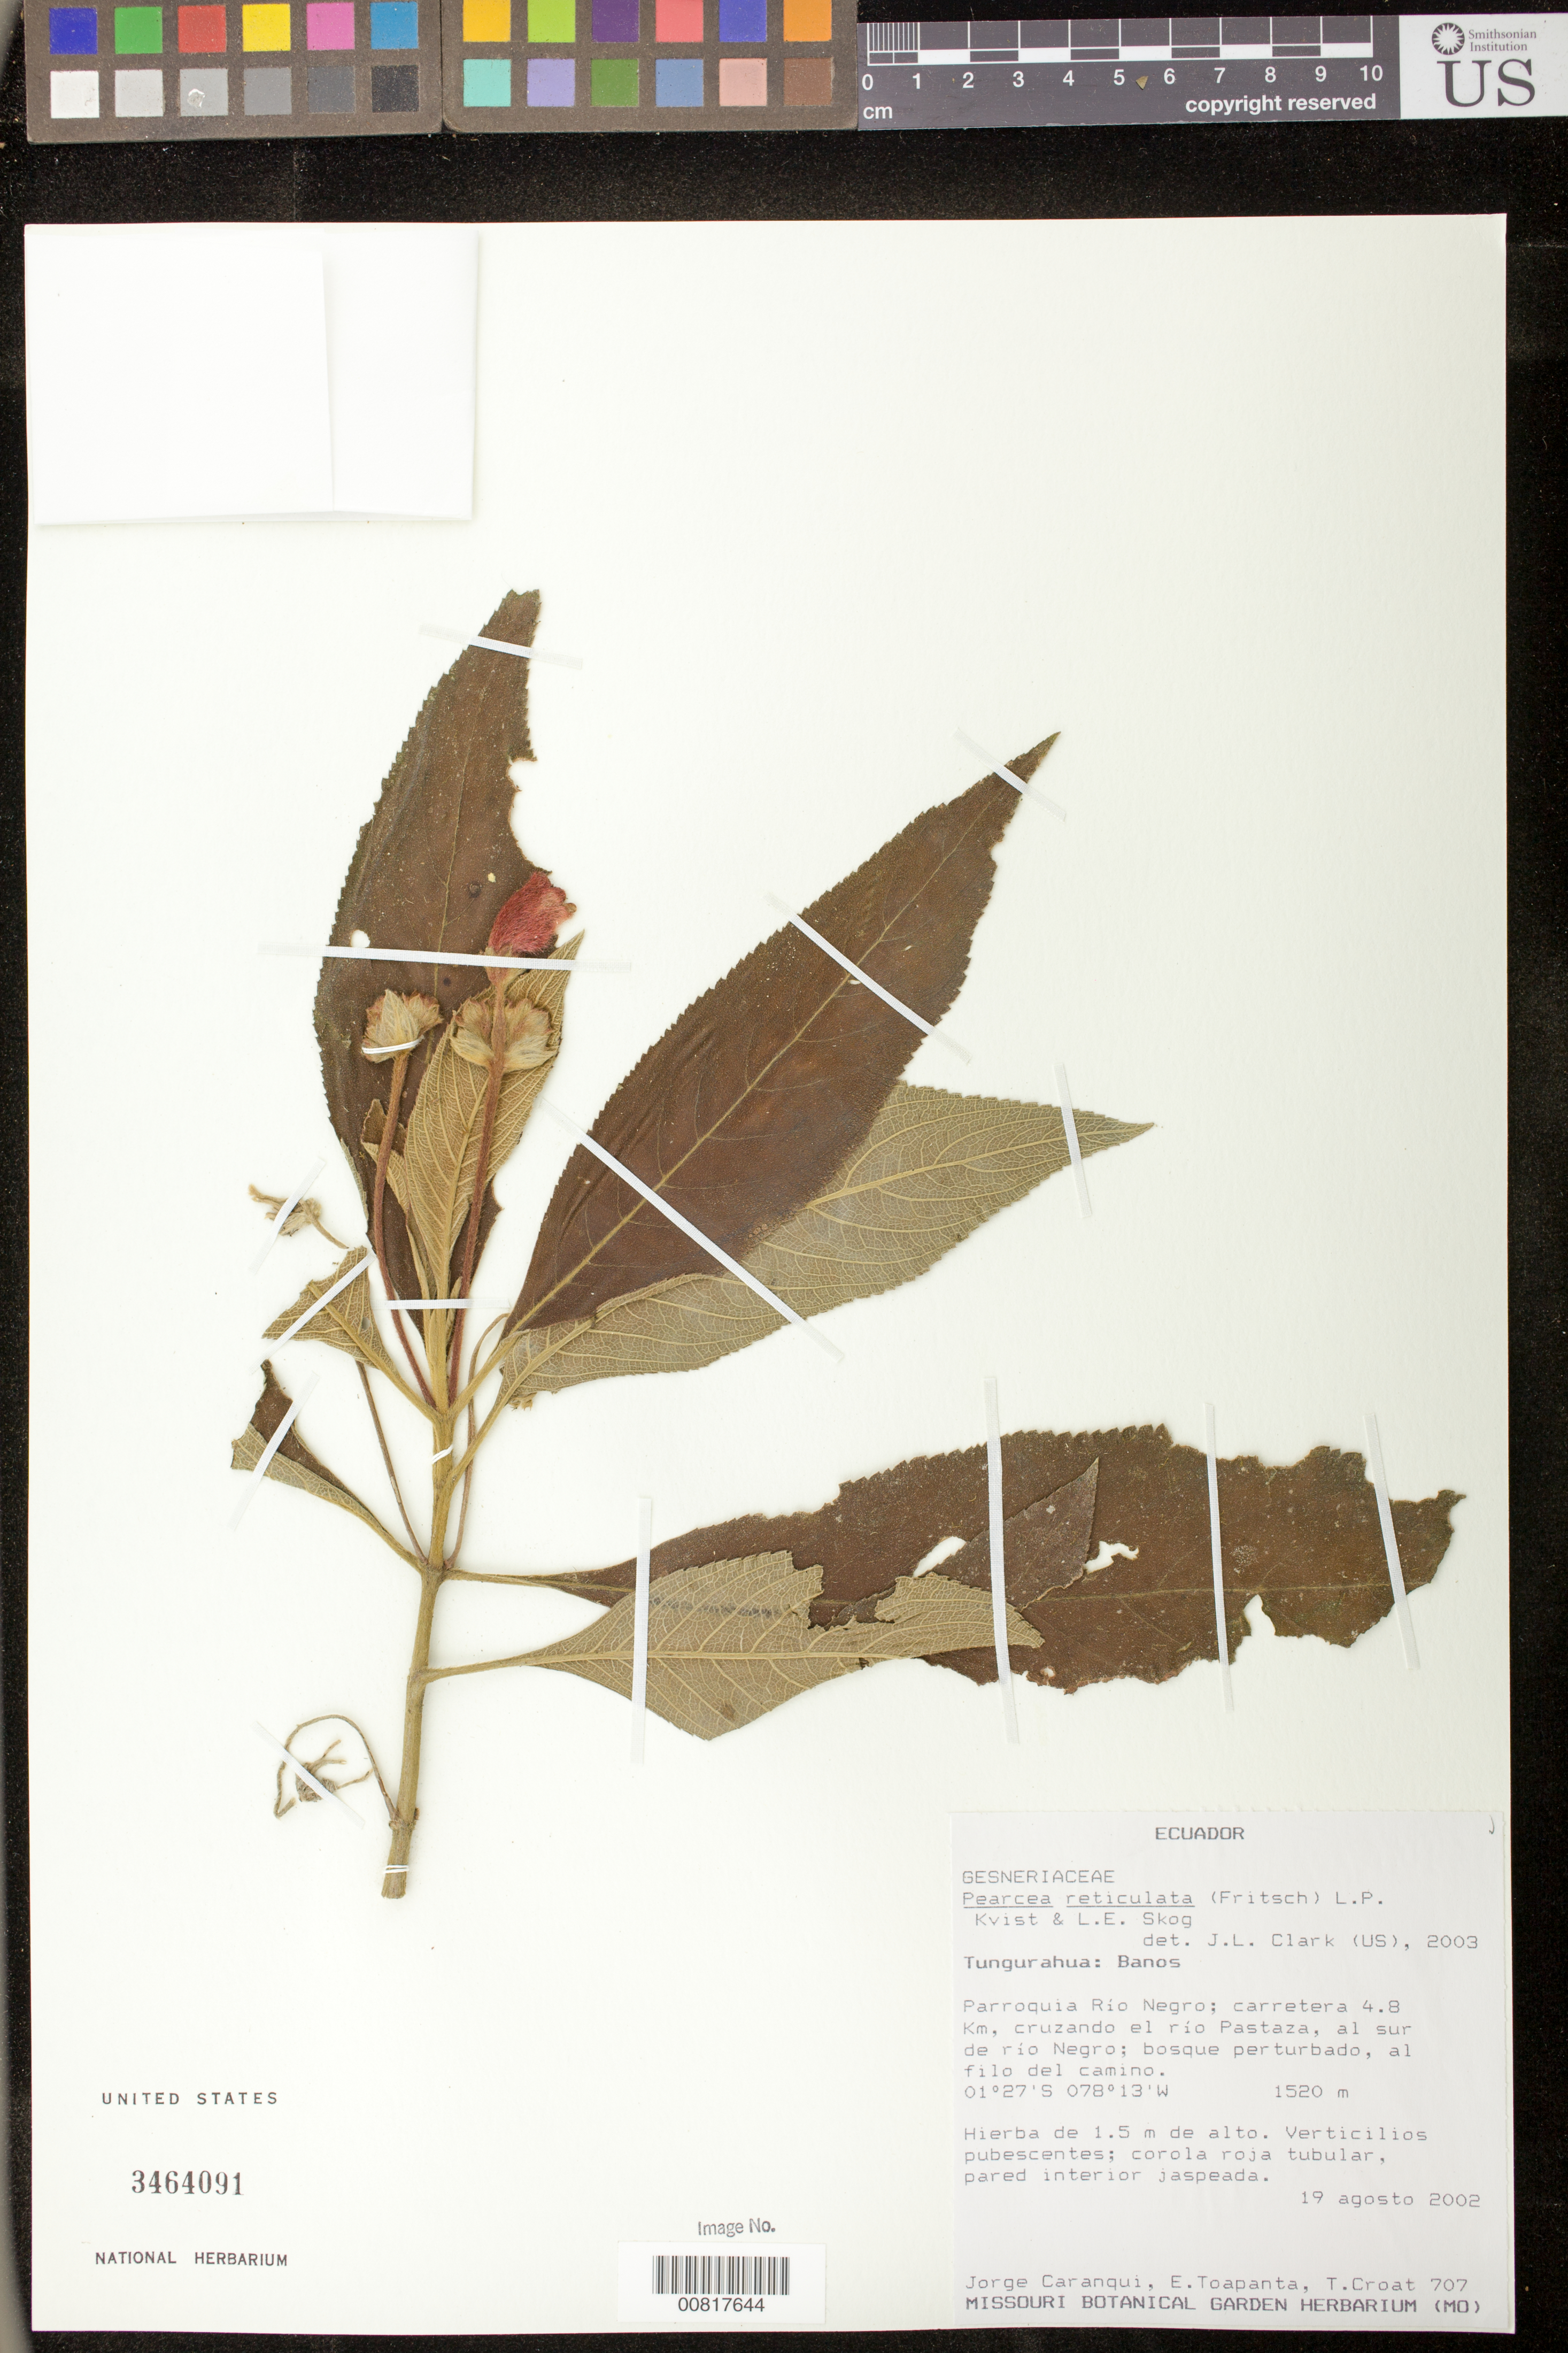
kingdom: Plantae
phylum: Tracheophyta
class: Magnoliopsida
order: Lamiales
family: Gesneriaceae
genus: Pearcea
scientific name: Pearcea reticulata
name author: (Fritsch) L.P. Kvist & L.E. Skog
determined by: Clark, J. L., (SEL), The Marie Selby Botanical Garden (UNITED STATES)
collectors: J. Caranqui, E. Toapanta & T. B. Croat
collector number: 707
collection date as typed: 19 Aug 2002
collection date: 2002-08-19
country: Ecuador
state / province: Tungurahua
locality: Tungurahua: Banos. Parroquia Rio Negro; carretera 4.8 km, cruzando el rio Pastaza, al sur de rio Negro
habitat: Bosque perturbado, al filo del camino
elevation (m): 1520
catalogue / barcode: US 3464091